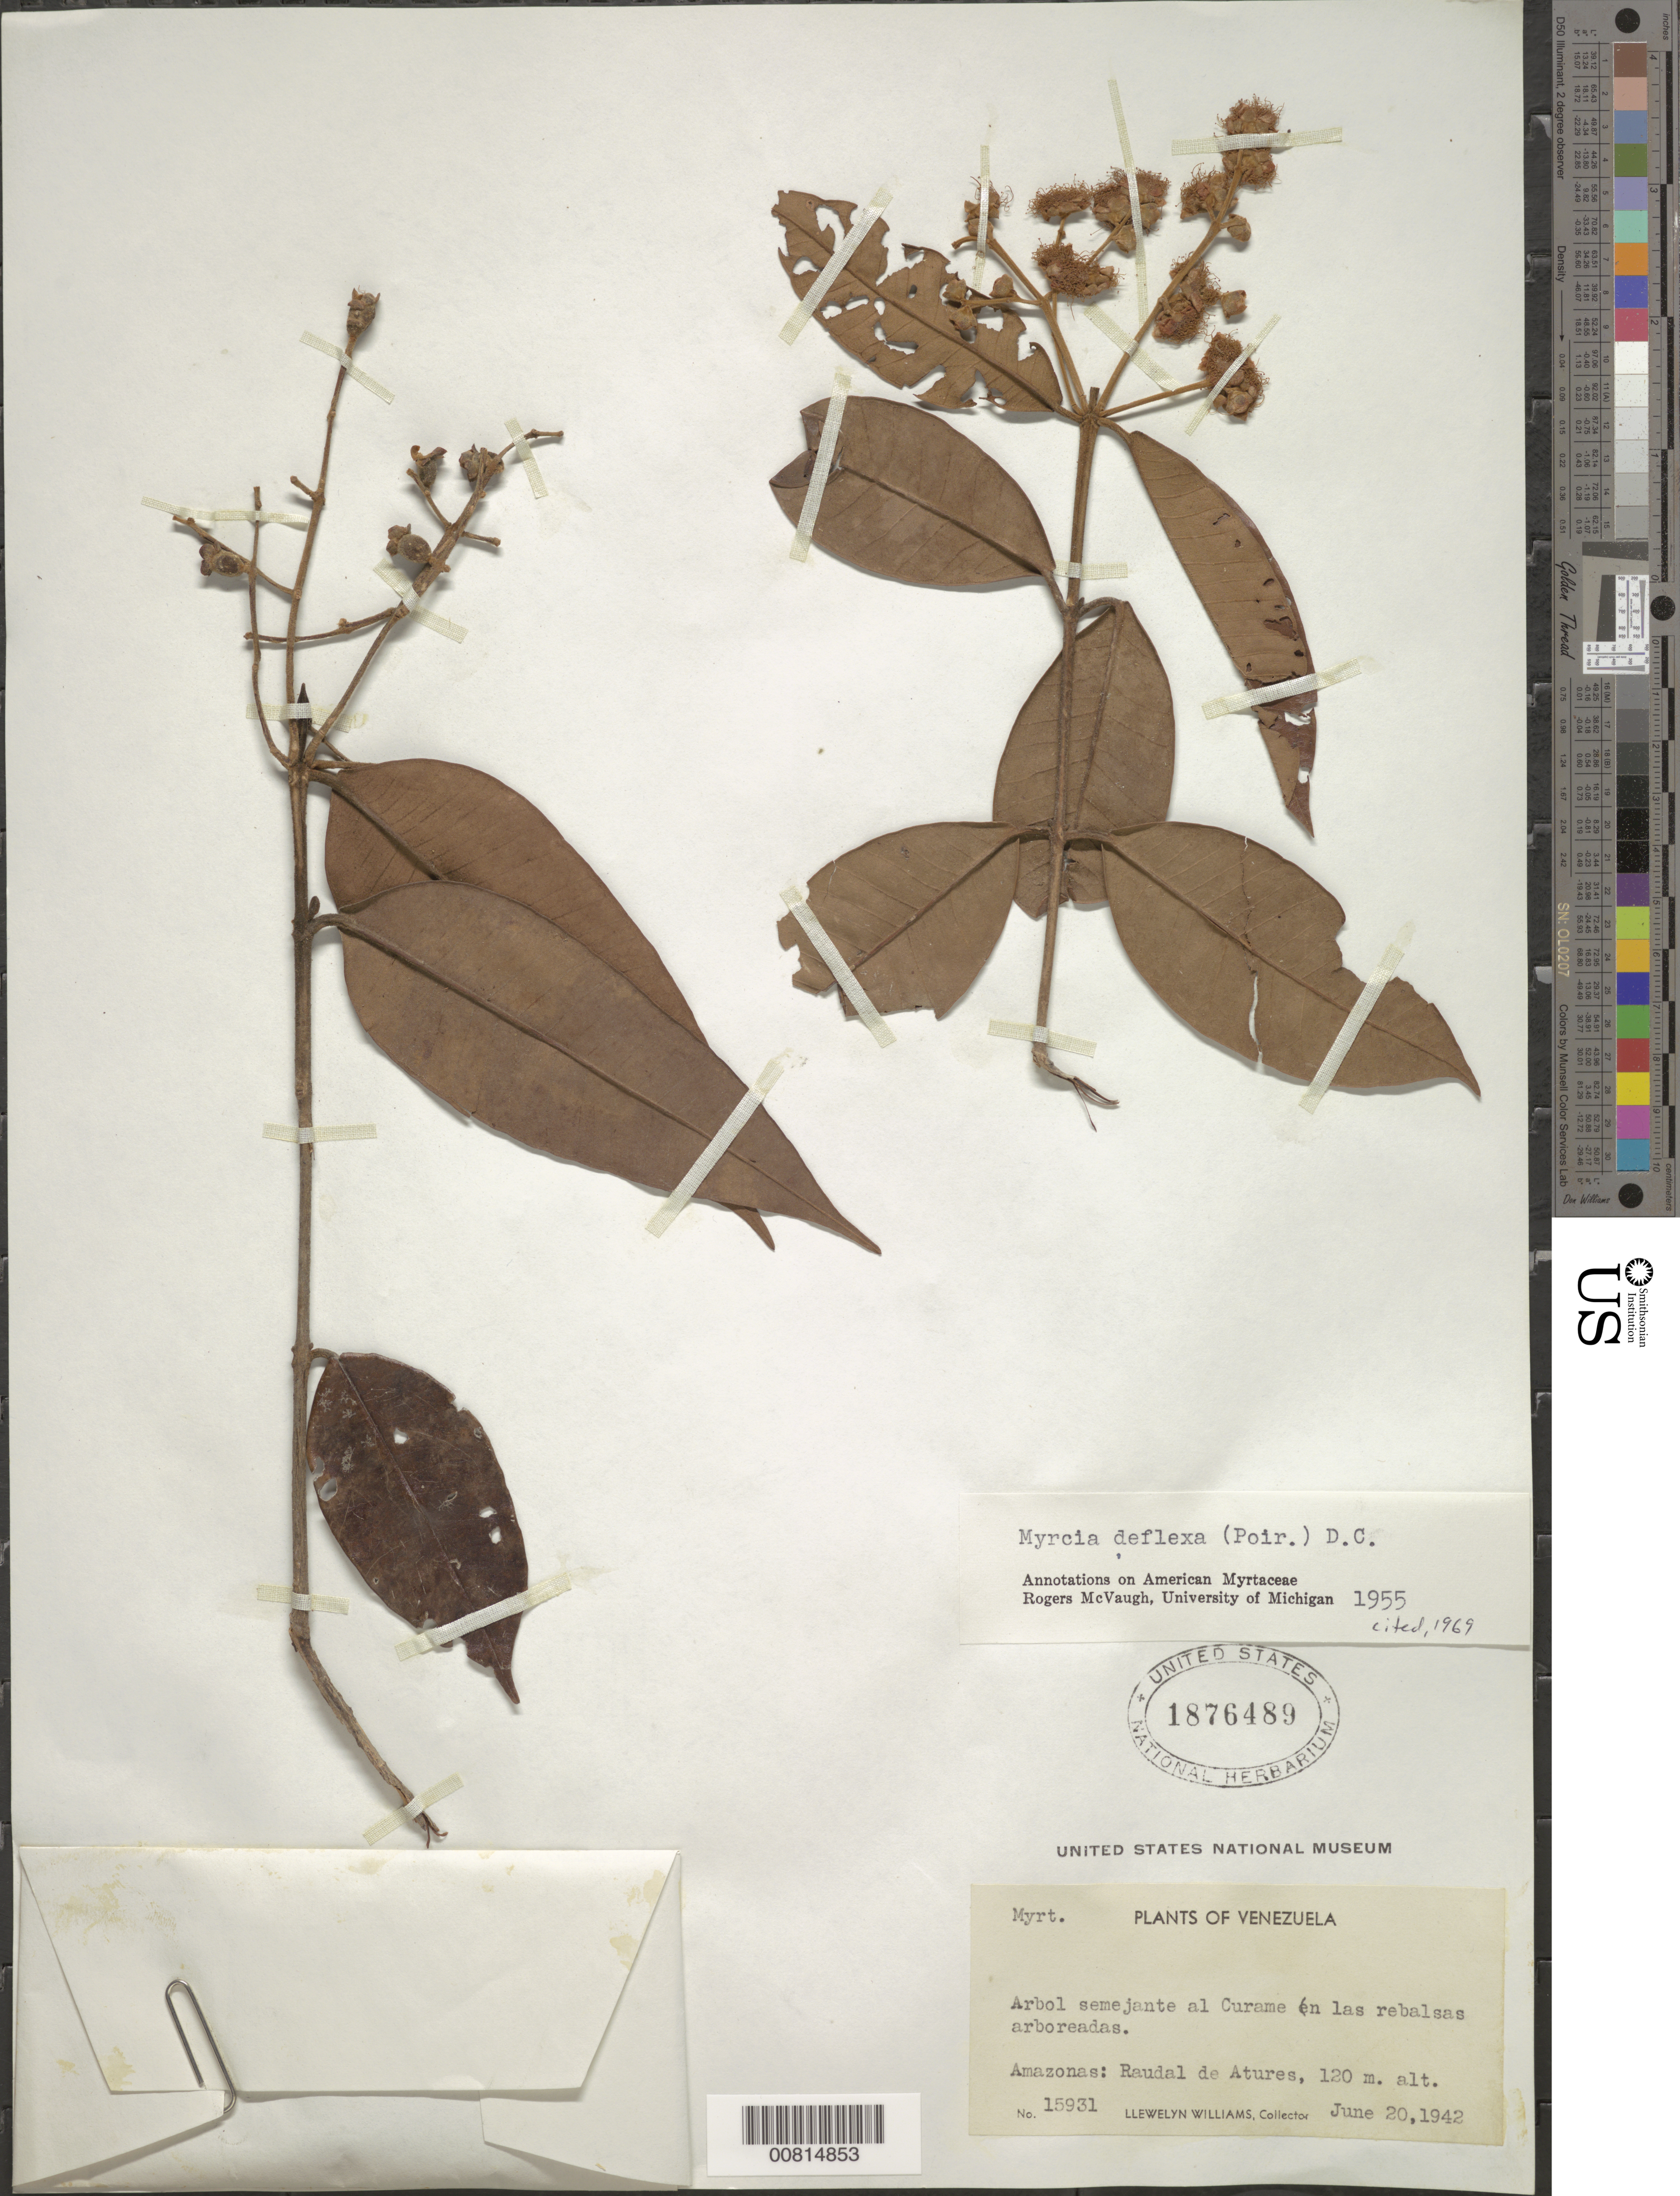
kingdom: Plantae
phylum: Tracheophyta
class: Magnoliopsida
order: Myrtales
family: Myrtaceae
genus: Myrcia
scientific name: Myrcia deflexa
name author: (Poir.) DC.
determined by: McVaugh, R.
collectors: Ll. Williams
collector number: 15931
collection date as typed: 20-Jun-42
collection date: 1942-06-20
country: Venezuela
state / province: Amazonas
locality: Raudal de Atures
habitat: Rebalsas arboreadas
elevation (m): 120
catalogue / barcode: US 1876489